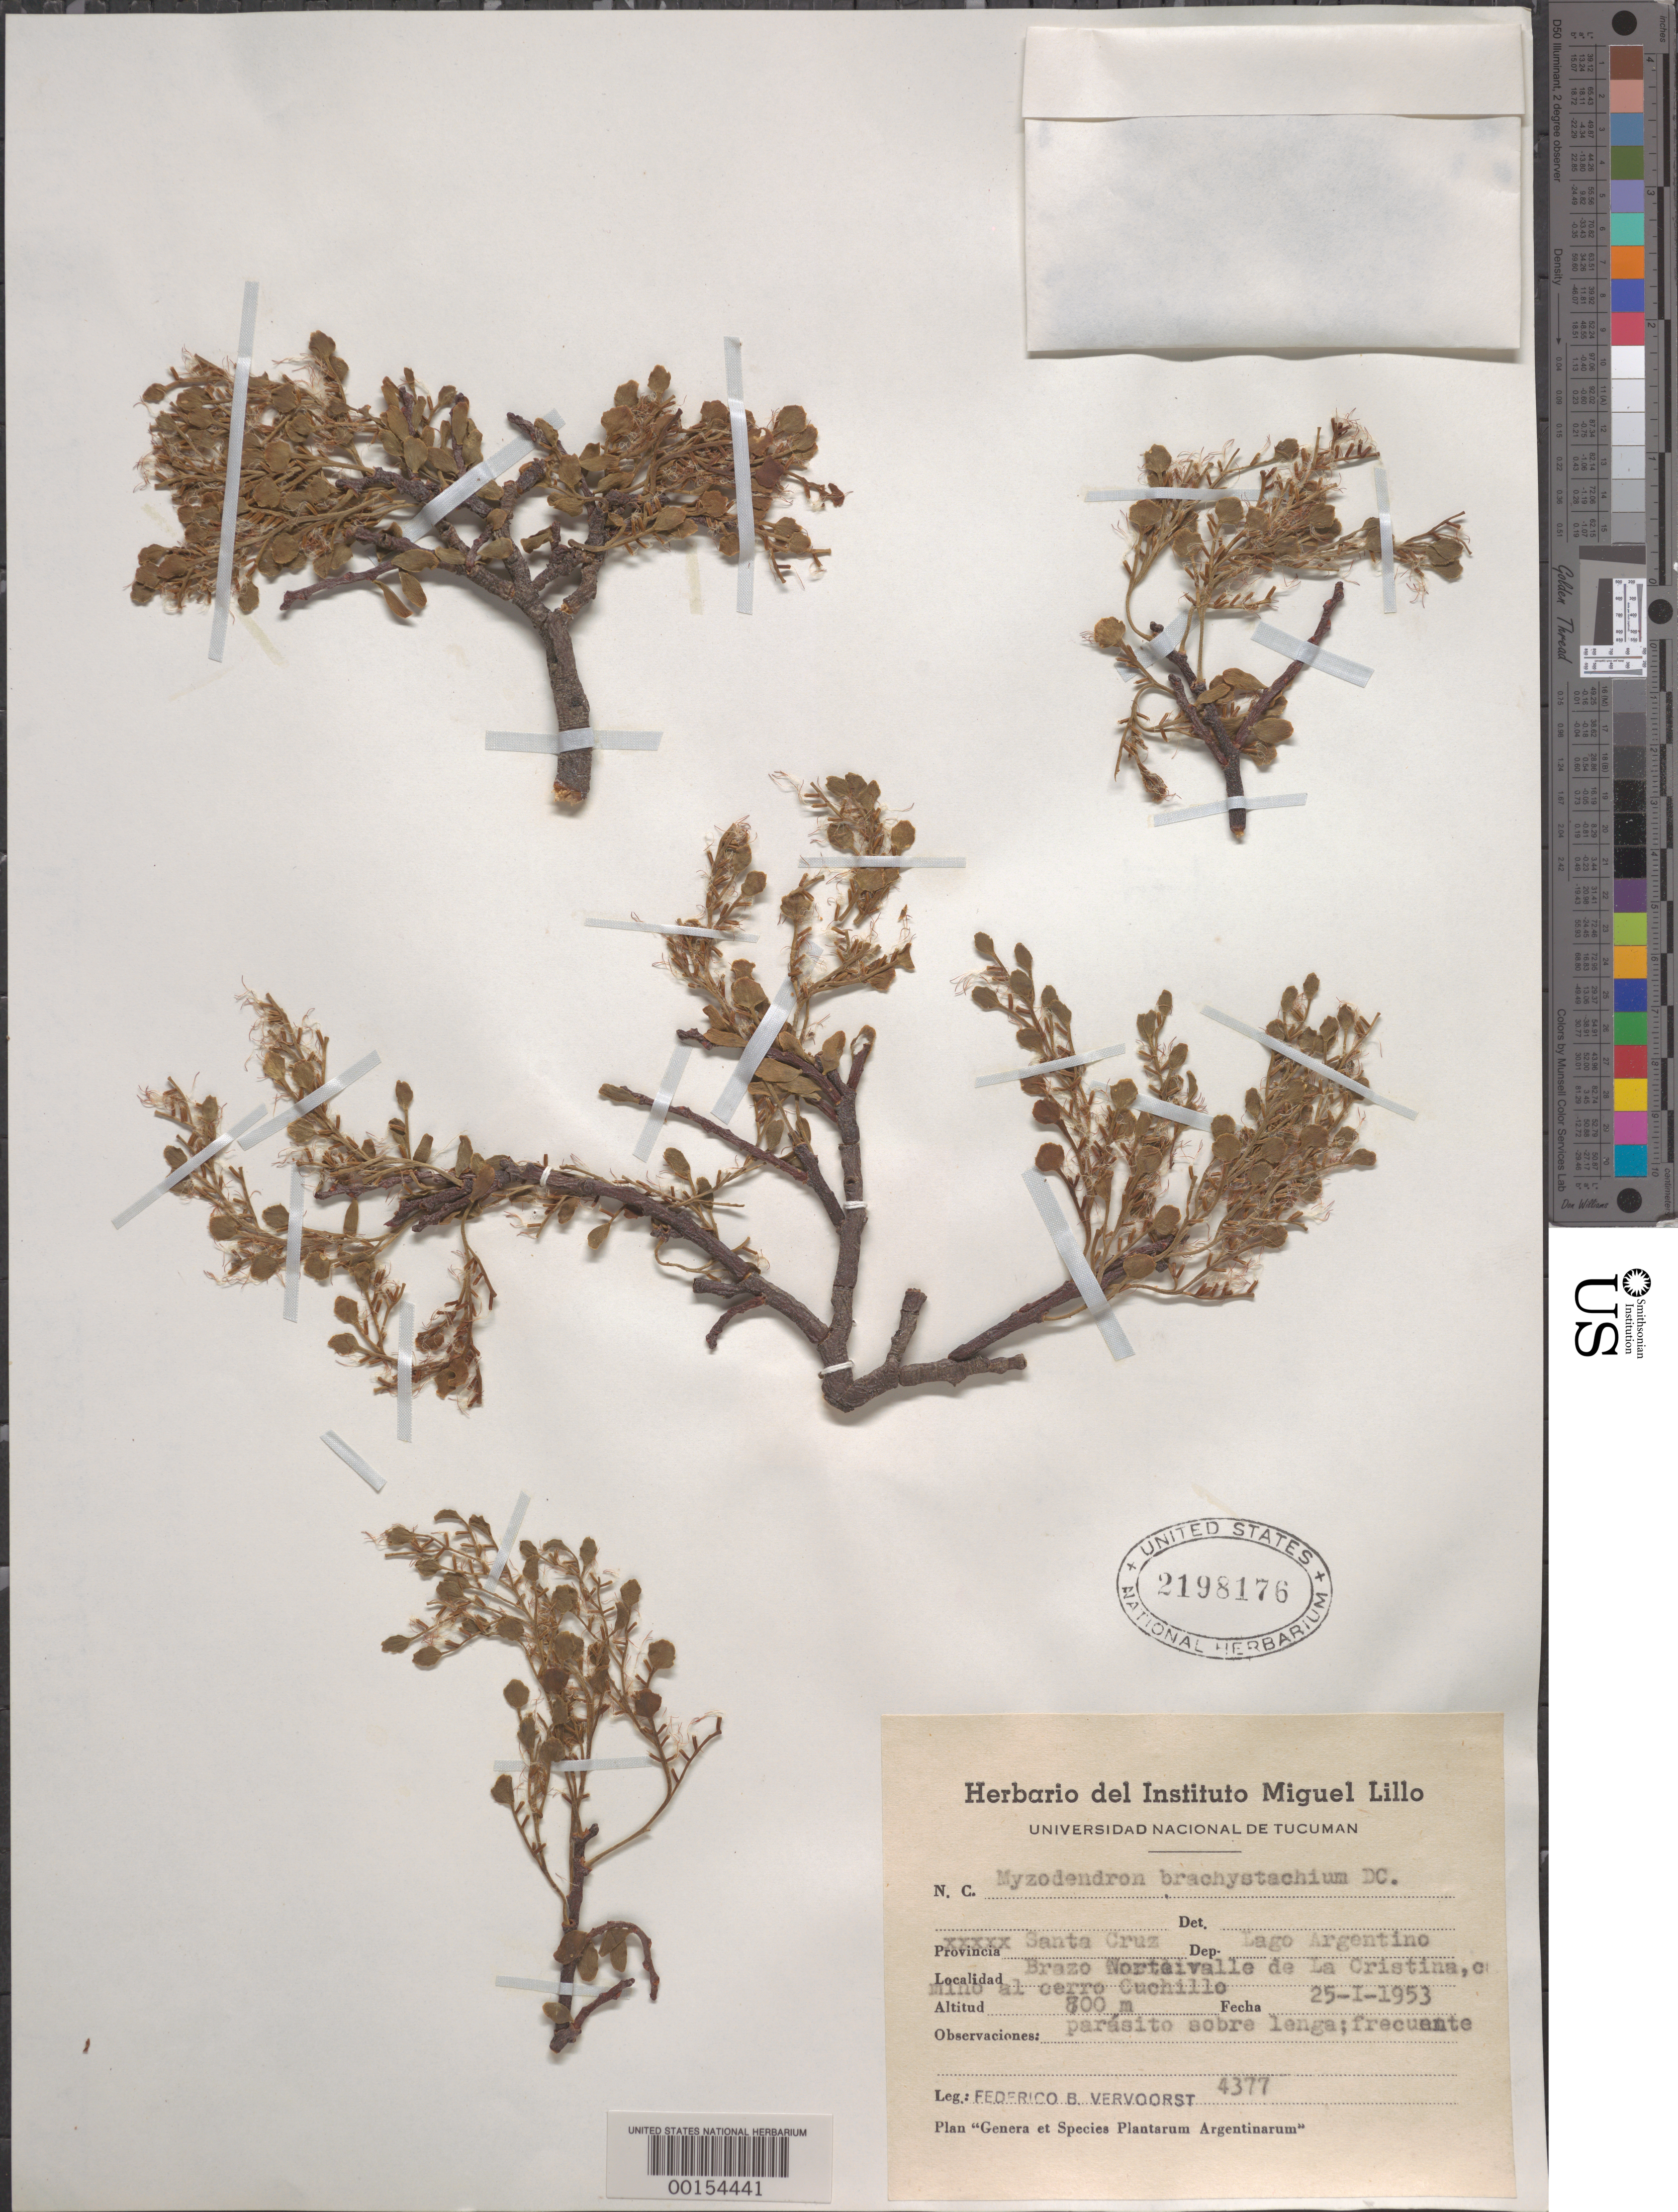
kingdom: Plantae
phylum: Tracheophyta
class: Magnoliopsida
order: Santalales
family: Misodendraceae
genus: Misodendrum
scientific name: Misodendrum brachystachyum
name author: DC.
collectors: F. B. Vervoorst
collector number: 4377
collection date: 1953-01-25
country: Argentina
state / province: Santa Cruz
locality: Dep. Lago Argentino. Brazo Norteivalle de La Cristina, camino al cerro Cuchillo.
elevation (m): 700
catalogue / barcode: US 2198176